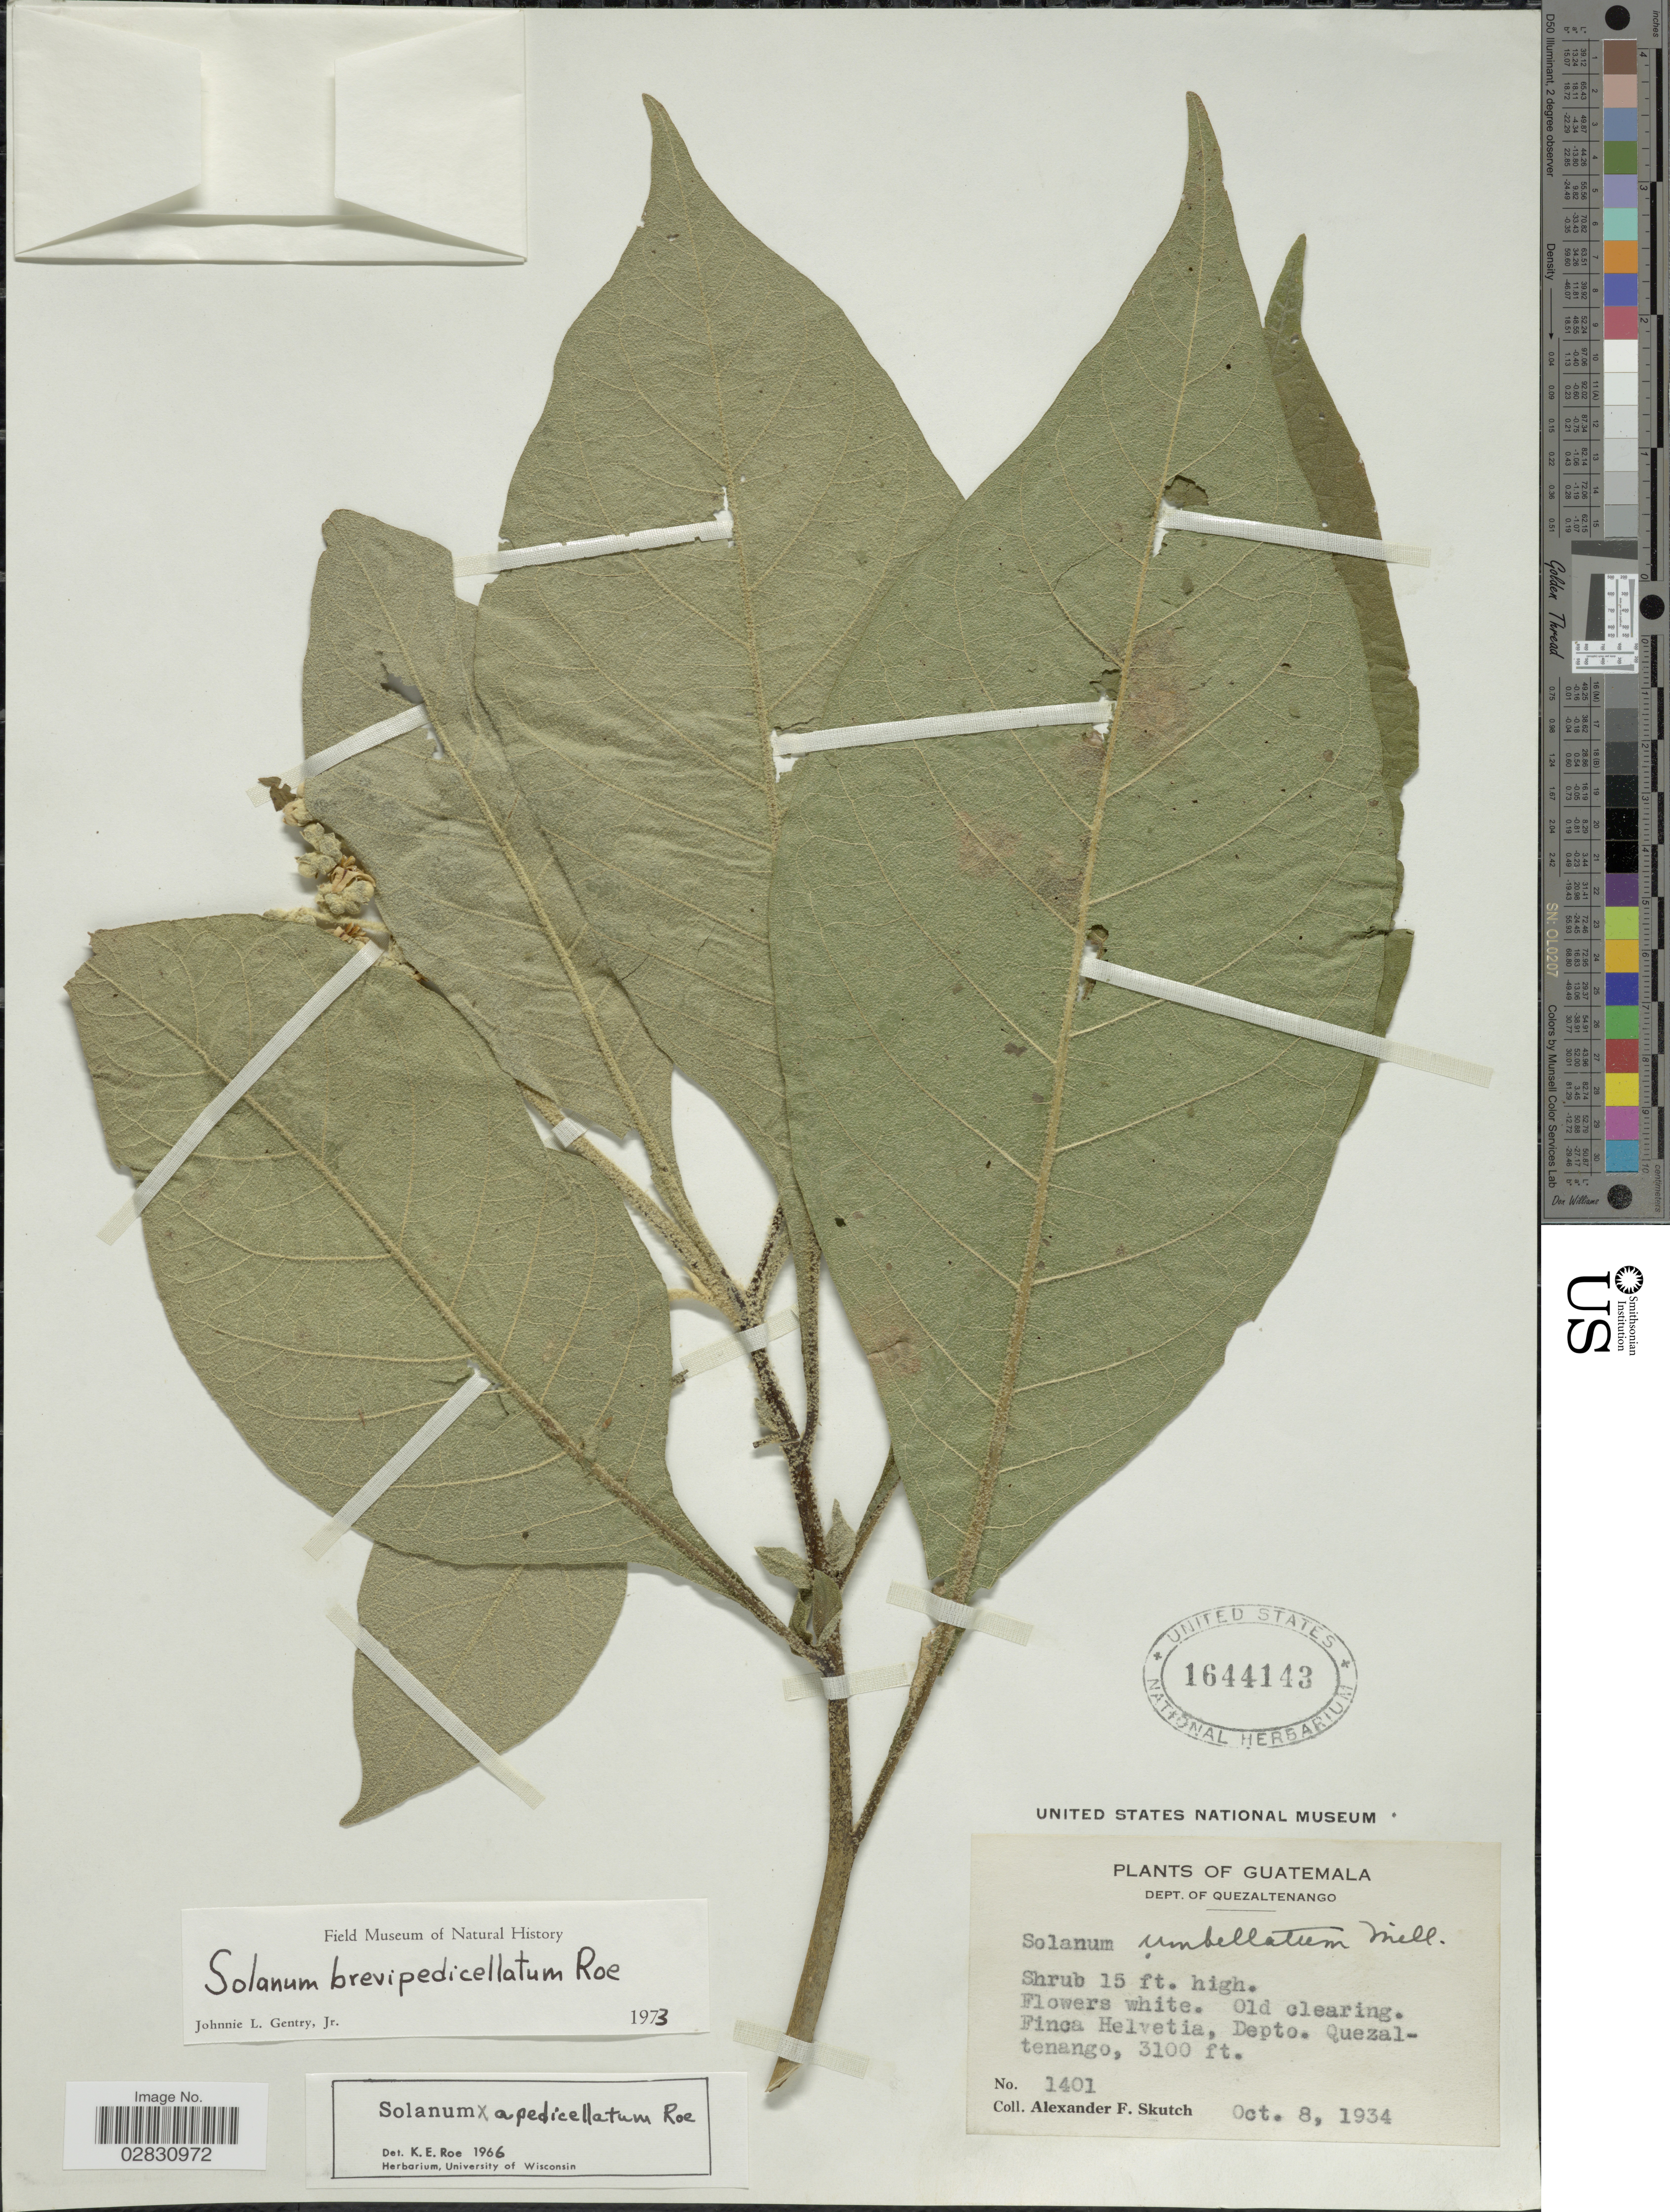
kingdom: Plantae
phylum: Tracheophyta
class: Magnoliopsida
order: Solanales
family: Solanaceae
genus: Solanum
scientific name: Solanum brevipedicellatum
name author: K.E. Roe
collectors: A. F. Skutch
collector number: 1401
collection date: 1934-10-08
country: Guatemala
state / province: Quetzaltenango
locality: Finca Helvetia, Depto. Quezaltenango.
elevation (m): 945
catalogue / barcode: US 1644143